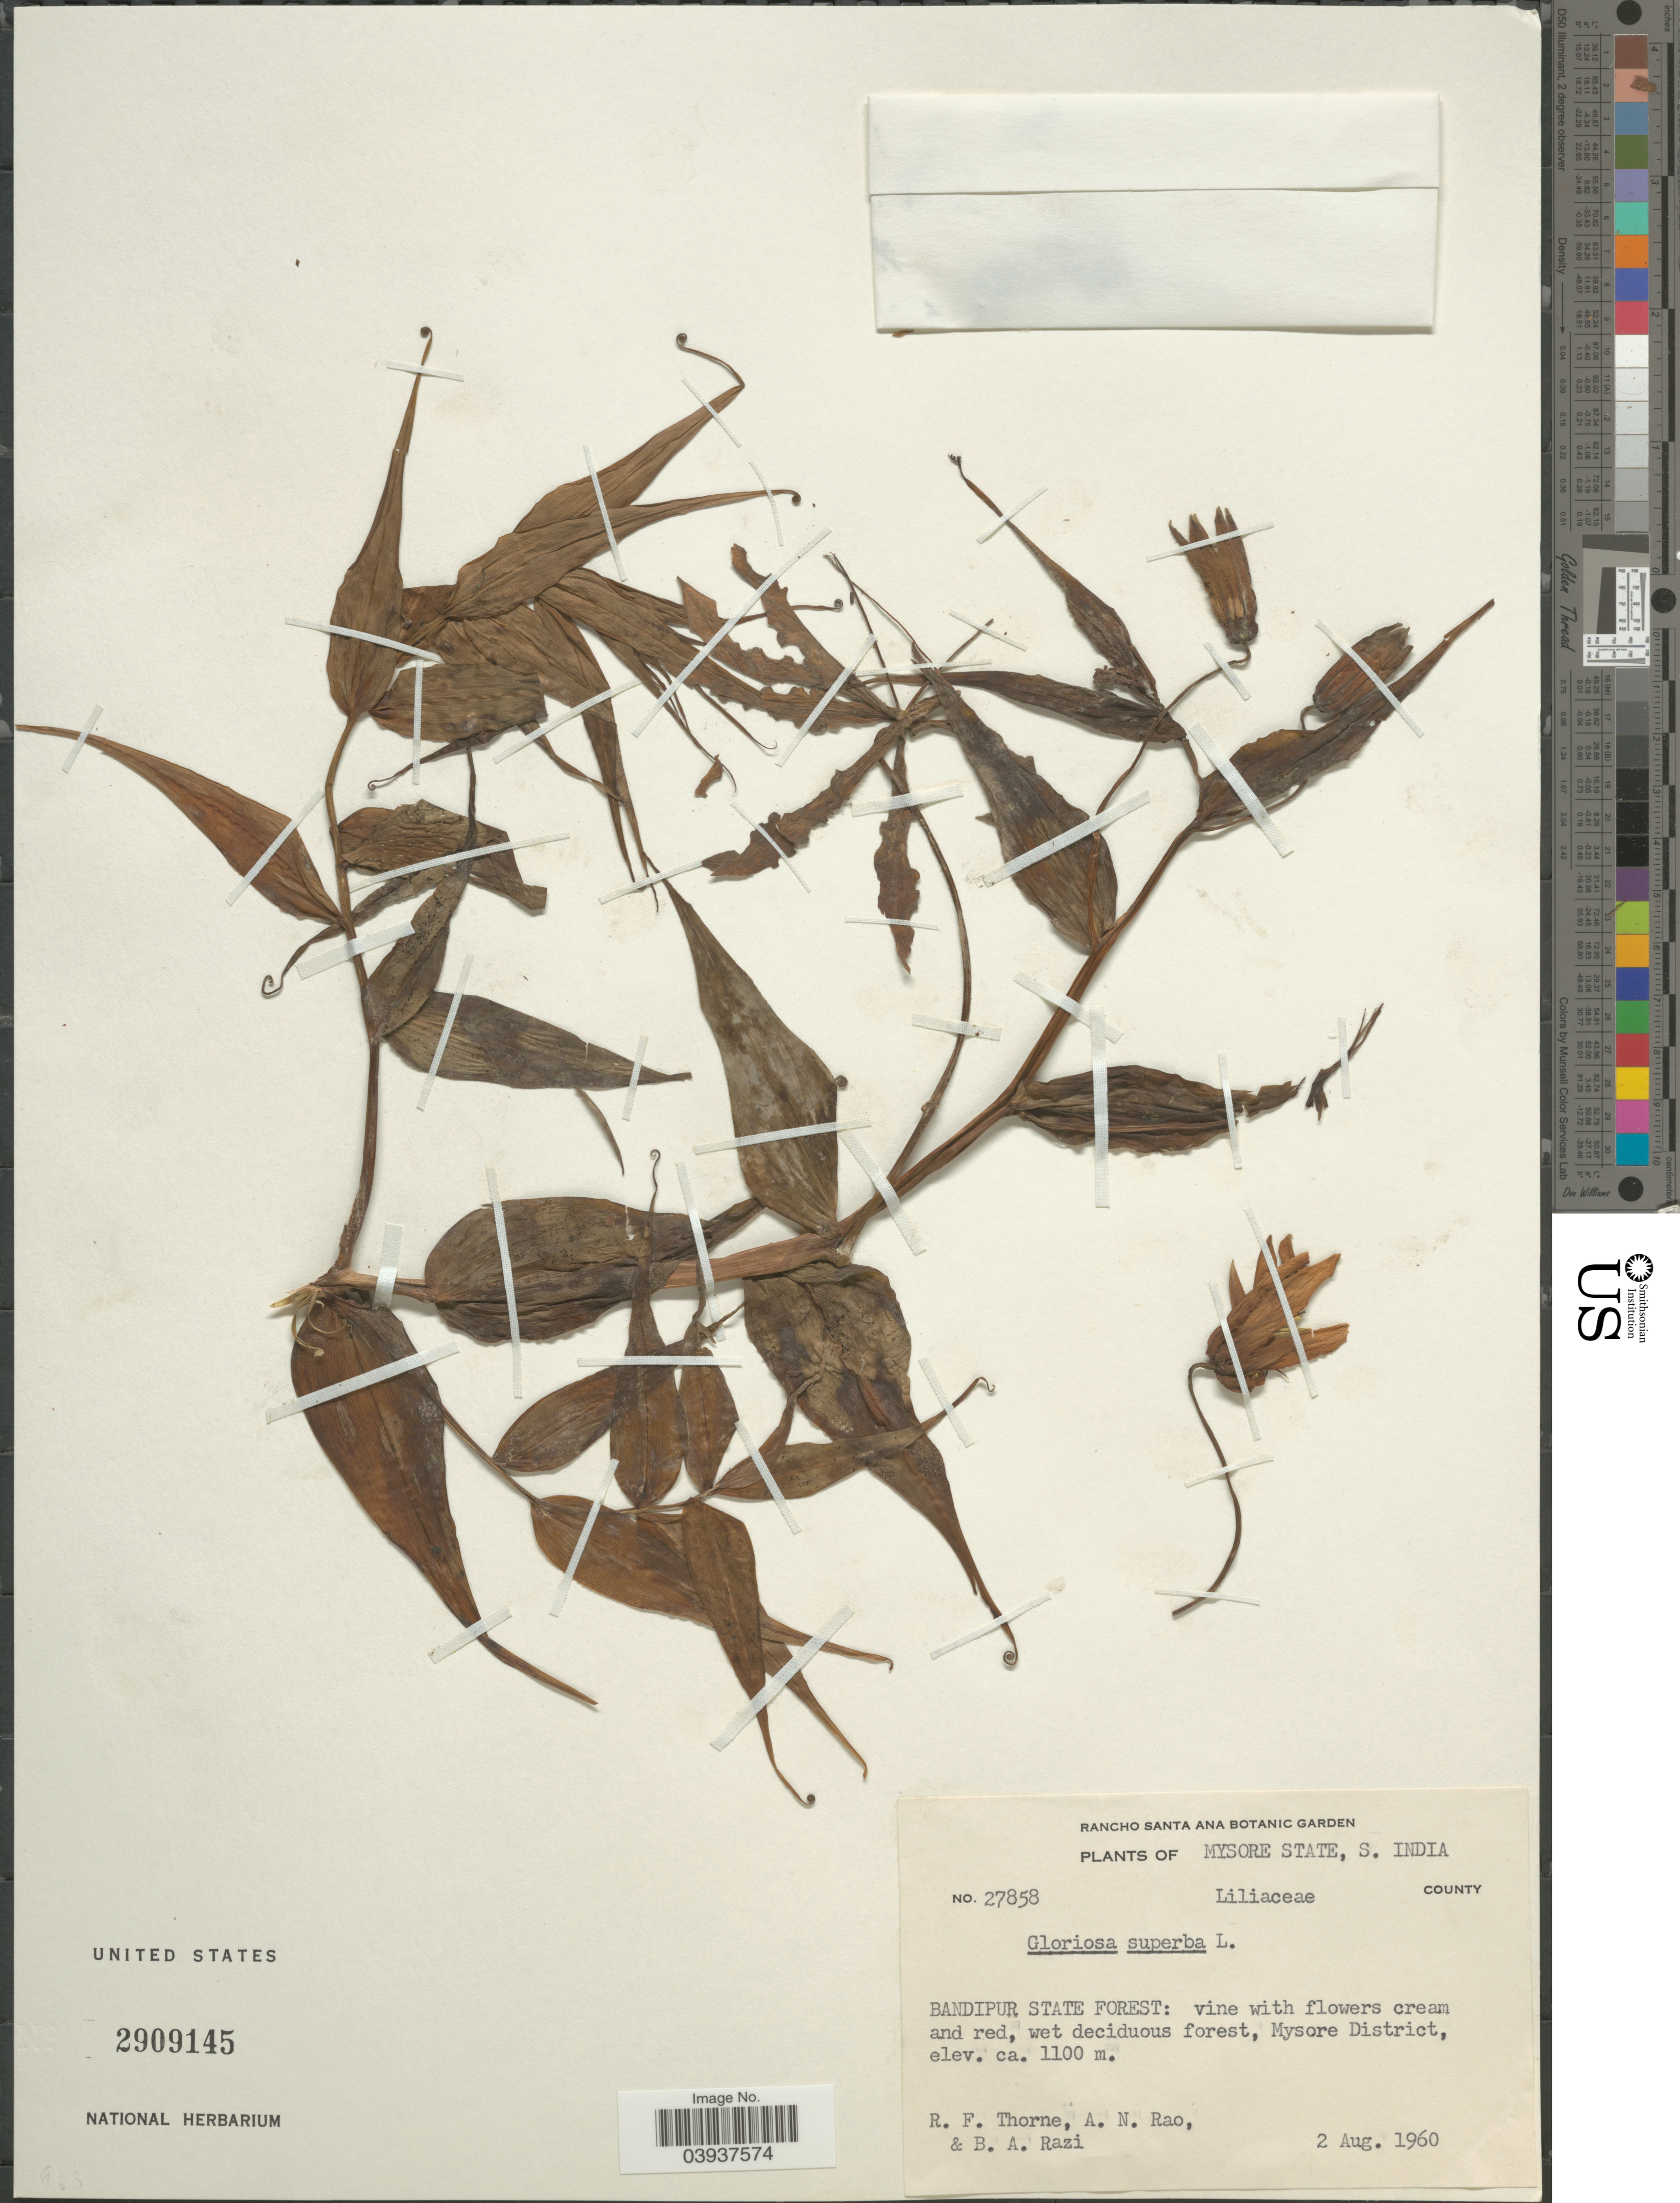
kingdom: Plantae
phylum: Tracheophyta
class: Liliopsida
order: Liliales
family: Colchicaceae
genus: Gloriosa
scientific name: Gloriosa superba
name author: L.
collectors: R. Thorne, A. Rao & B. Razi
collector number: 27858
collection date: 1960-08-02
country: India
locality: Mysore State, S. India county. Bandipur State Forest: Mysore District.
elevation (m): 1100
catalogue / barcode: US 2909145